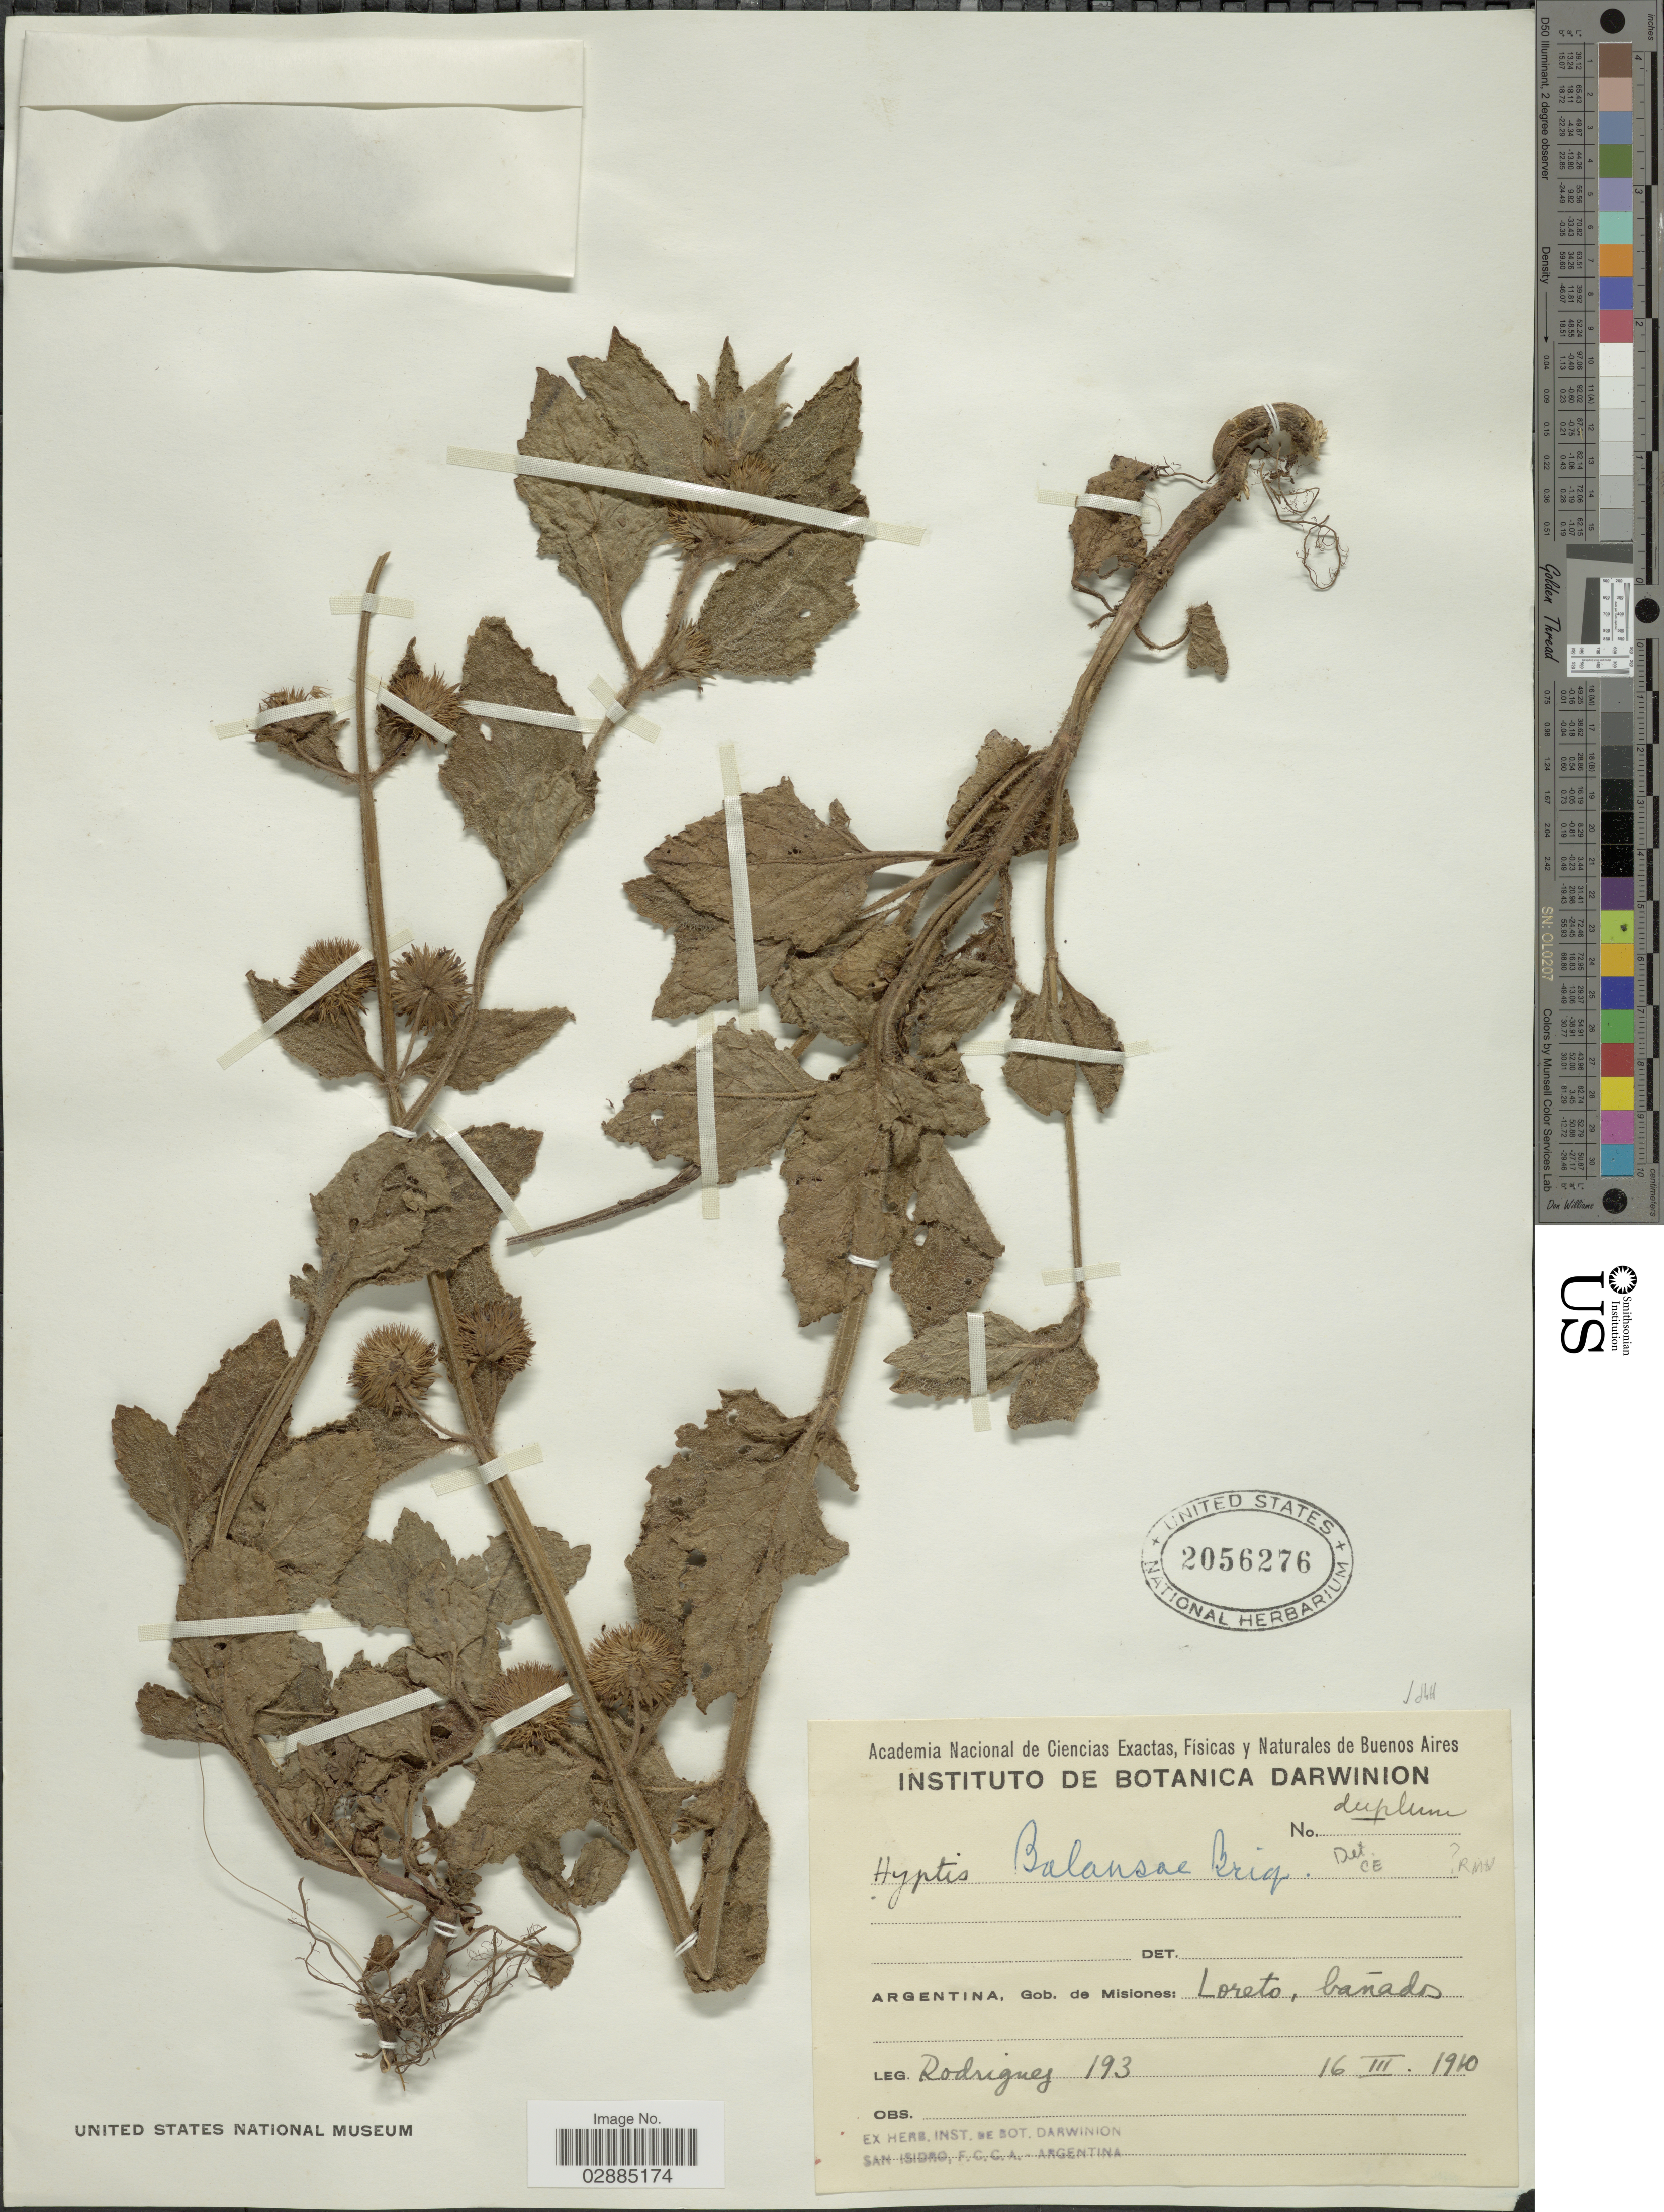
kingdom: Plantae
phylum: Tracheophyta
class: Magnoliopsida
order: Lamiales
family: Lamiaceae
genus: Hyptis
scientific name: Hyptis balansae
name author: Briq.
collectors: Rodriguez, --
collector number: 193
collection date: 1910-03-16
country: Argentina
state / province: Misiones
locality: Gob. de Misiones, Loreto, bañados.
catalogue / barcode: US 2056276